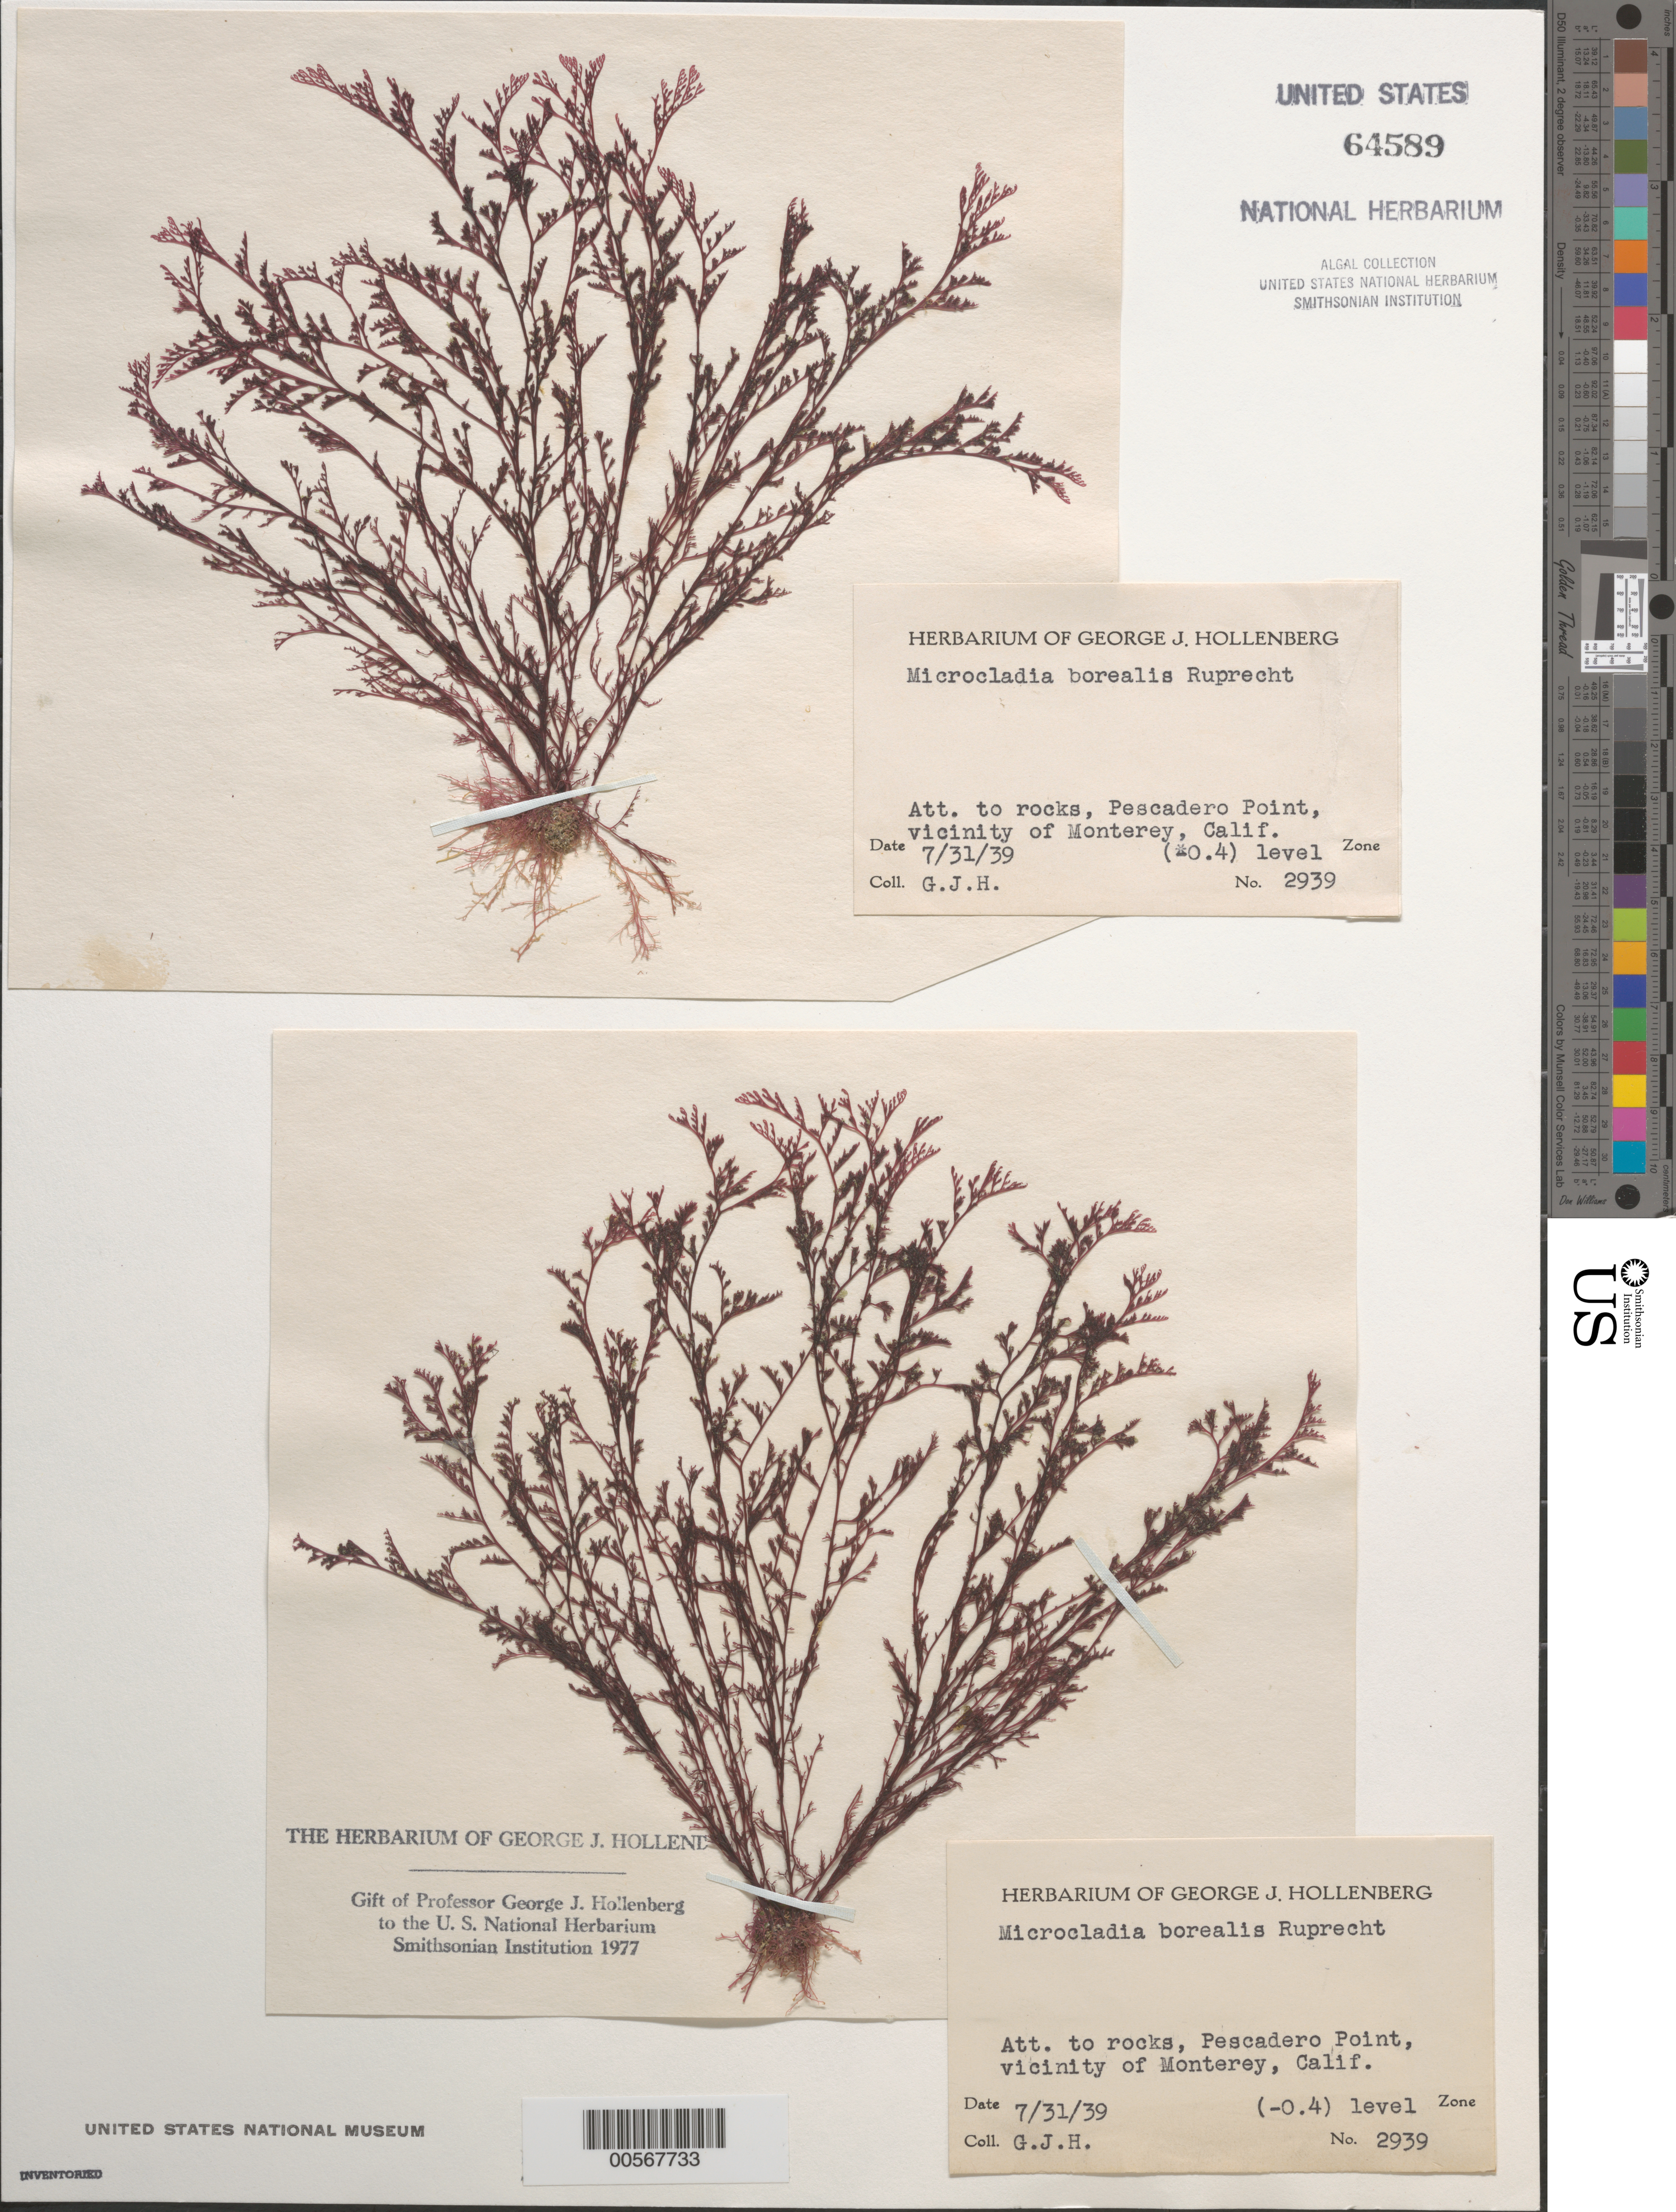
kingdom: Plantae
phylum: Rhodophyta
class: Florideophyceae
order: Ceramiales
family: Ceramiaceae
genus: Microcladia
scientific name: Microcladia borealis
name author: Rupr.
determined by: Hollenberg, George J.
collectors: G. Hollenberg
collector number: GJH 2939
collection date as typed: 31 Jul 1939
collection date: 1939-07-31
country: United States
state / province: California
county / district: Monterey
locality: Pescadero Point, Monterey area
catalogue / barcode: US 64589